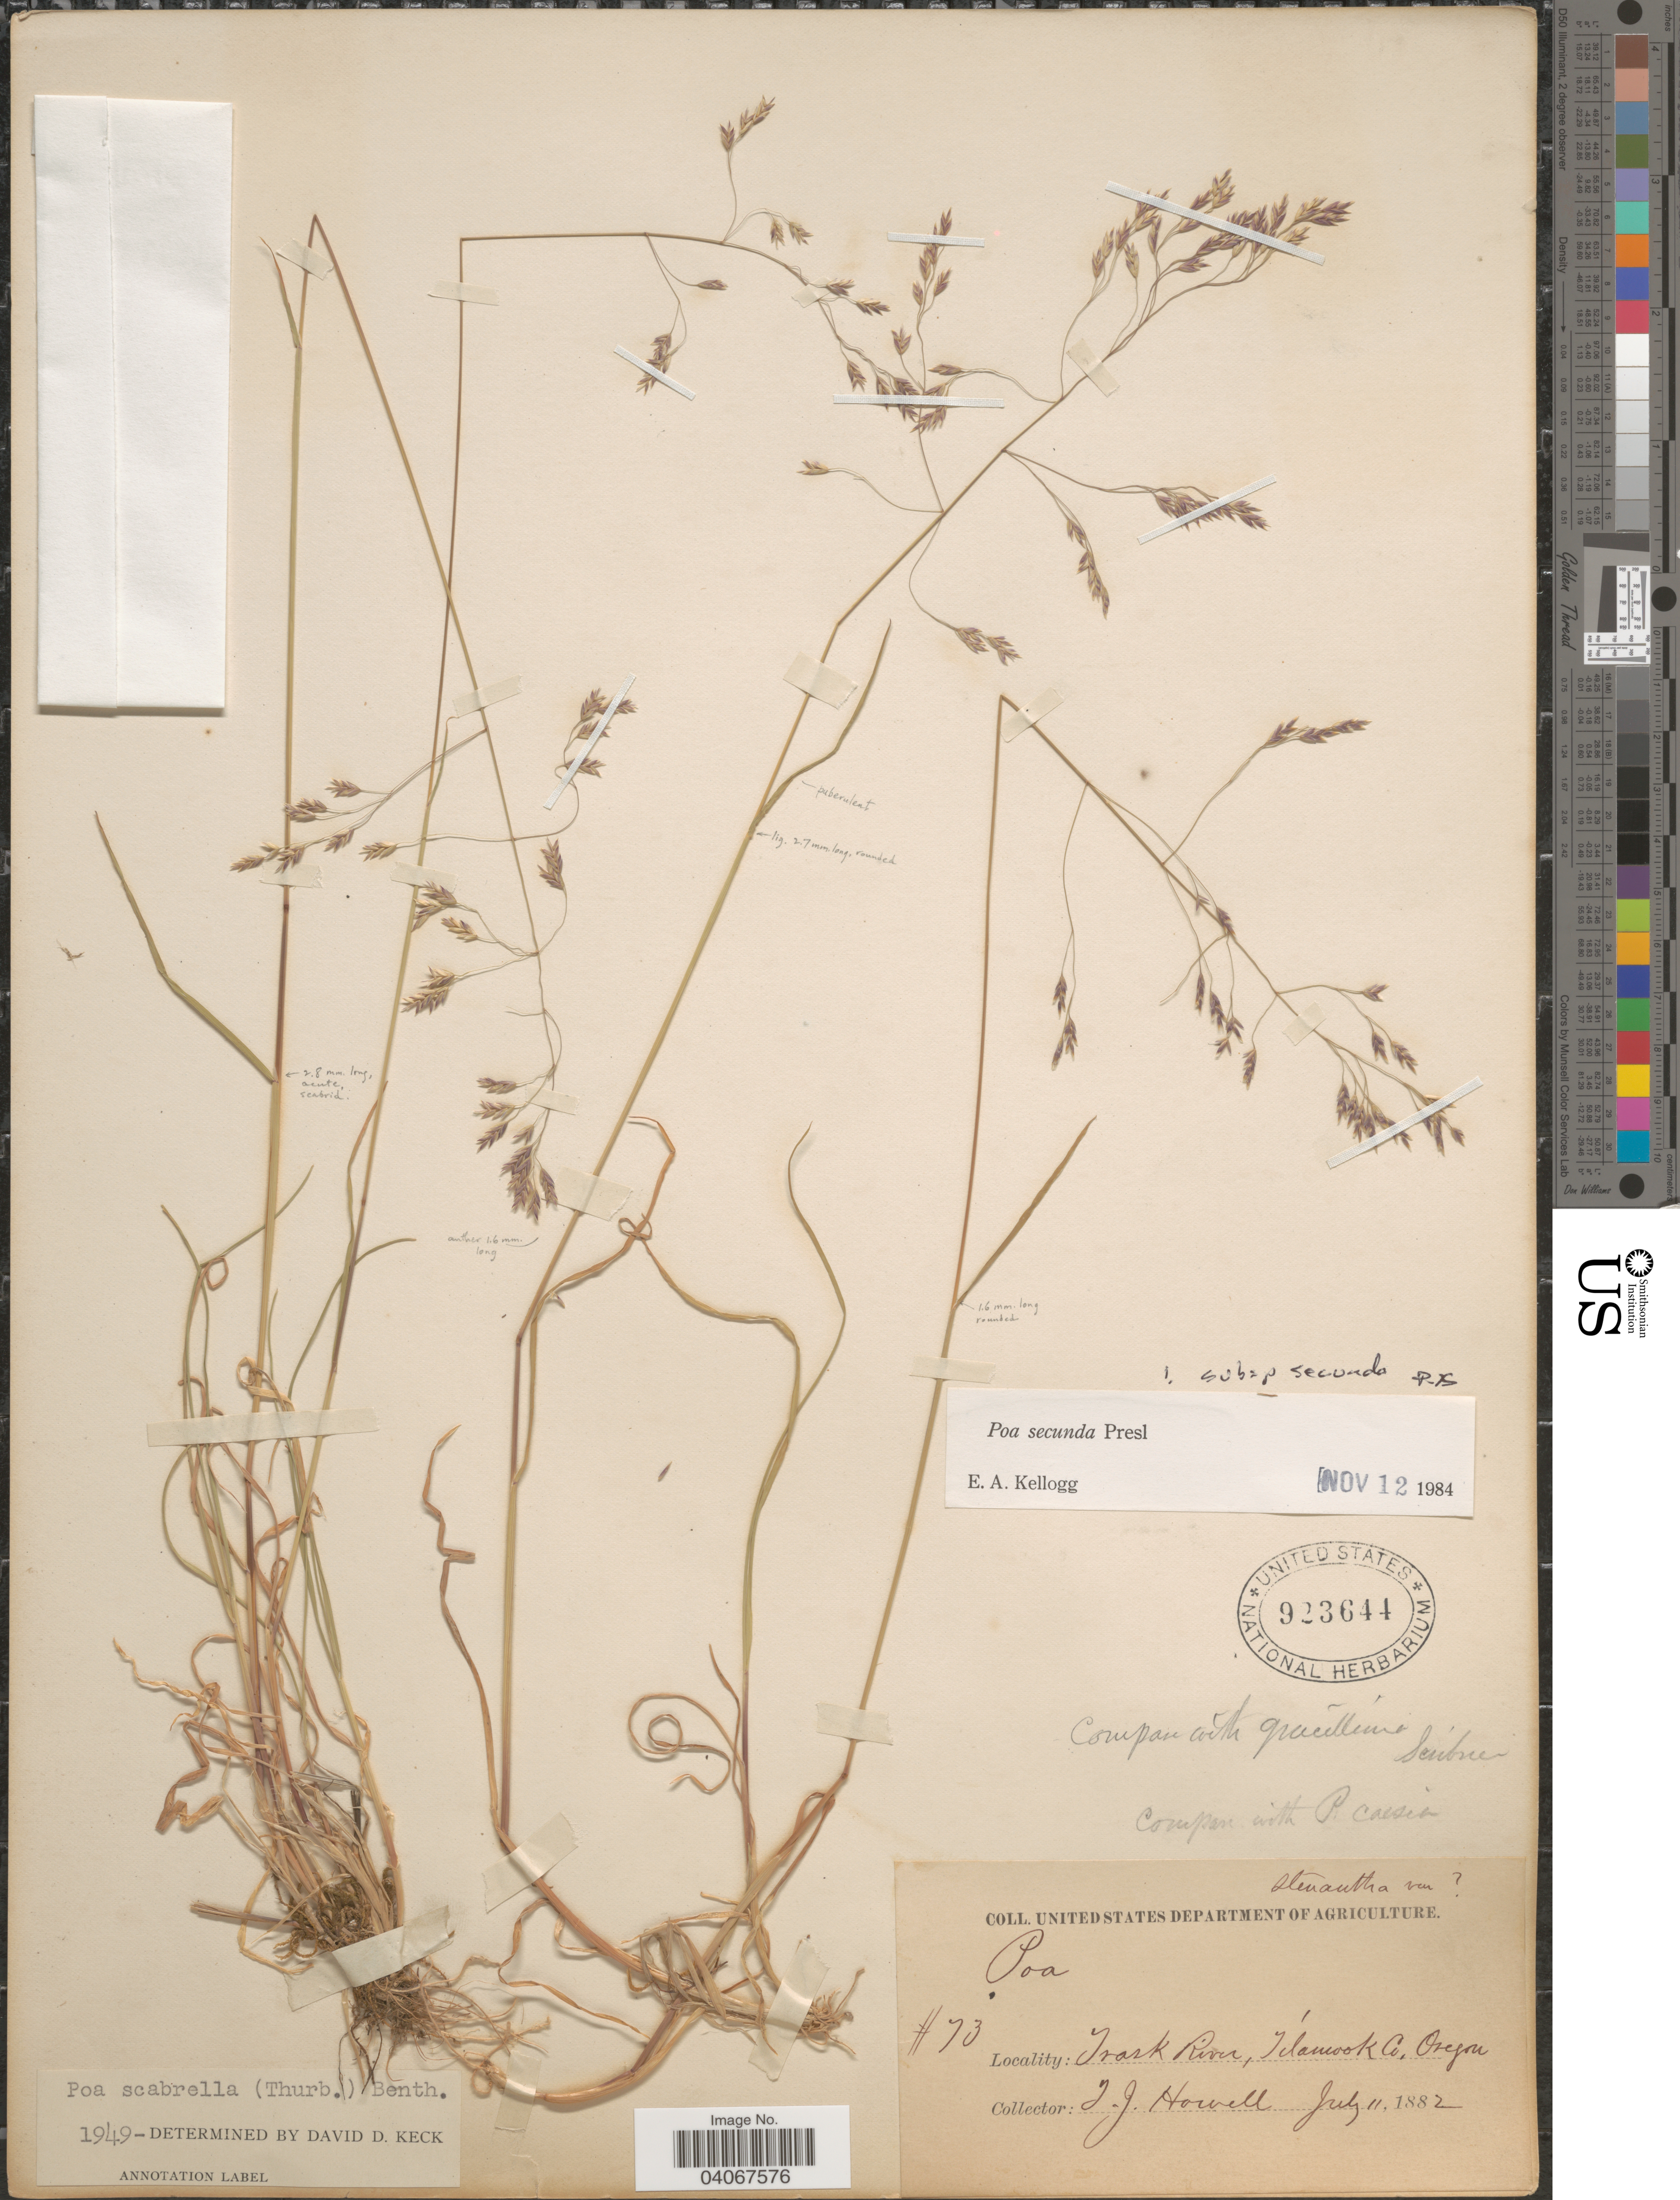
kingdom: Plantae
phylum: Tracheophyta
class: Liliopsida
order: Poales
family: Poaceae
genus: Poa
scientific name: Poa secunda subsp. secunda var. secunda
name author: J. Presl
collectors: T. J. Howell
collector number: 73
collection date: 1882-07-11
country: United States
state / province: Oregon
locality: Trask River, Tilamook Co.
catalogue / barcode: US 923644